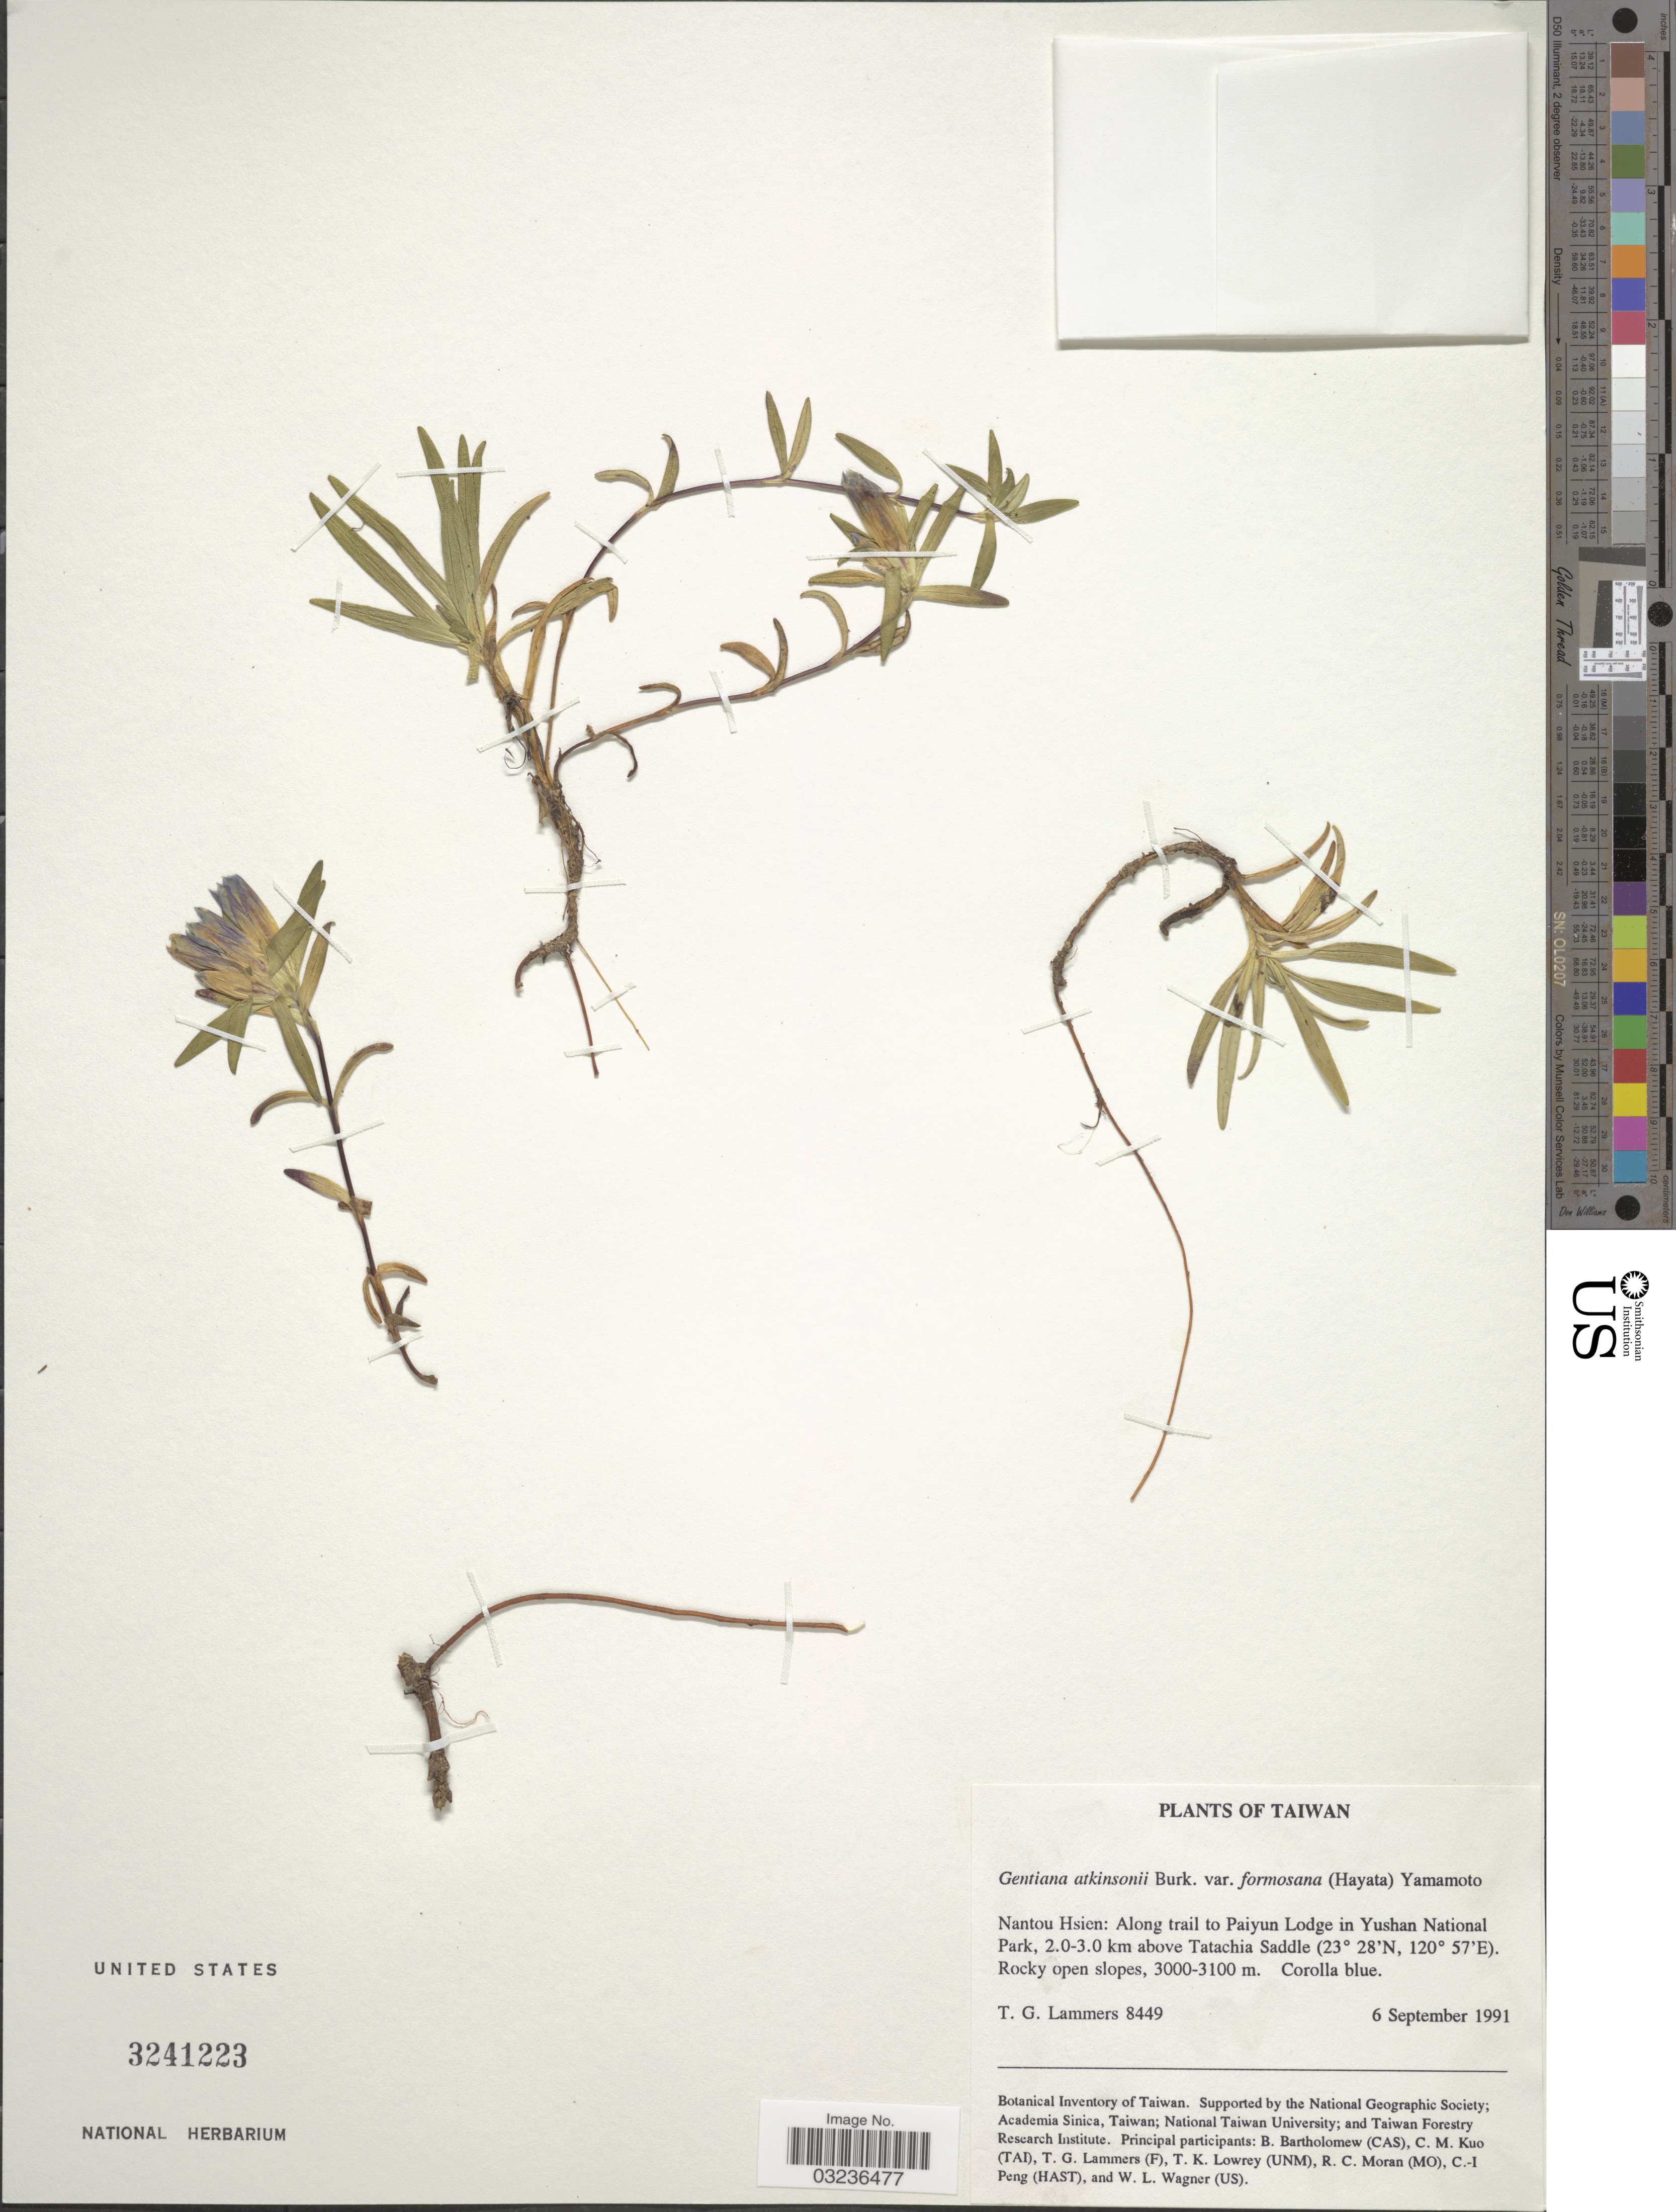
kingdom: Plantae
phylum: Tracheophyta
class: Magnoliopsida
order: Gentianales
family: Gentianaceae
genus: Gentiana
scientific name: Gentiana atkinsonii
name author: Burkill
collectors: T. Lammers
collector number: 8449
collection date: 1991-09-06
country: Taiwan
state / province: Nantou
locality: Nantou Hsien: Along trail to Paiyun Lodge in Yushan National Park, 2.3-3.0 km above Tatachia Saddle.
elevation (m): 3000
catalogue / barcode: US 3241223